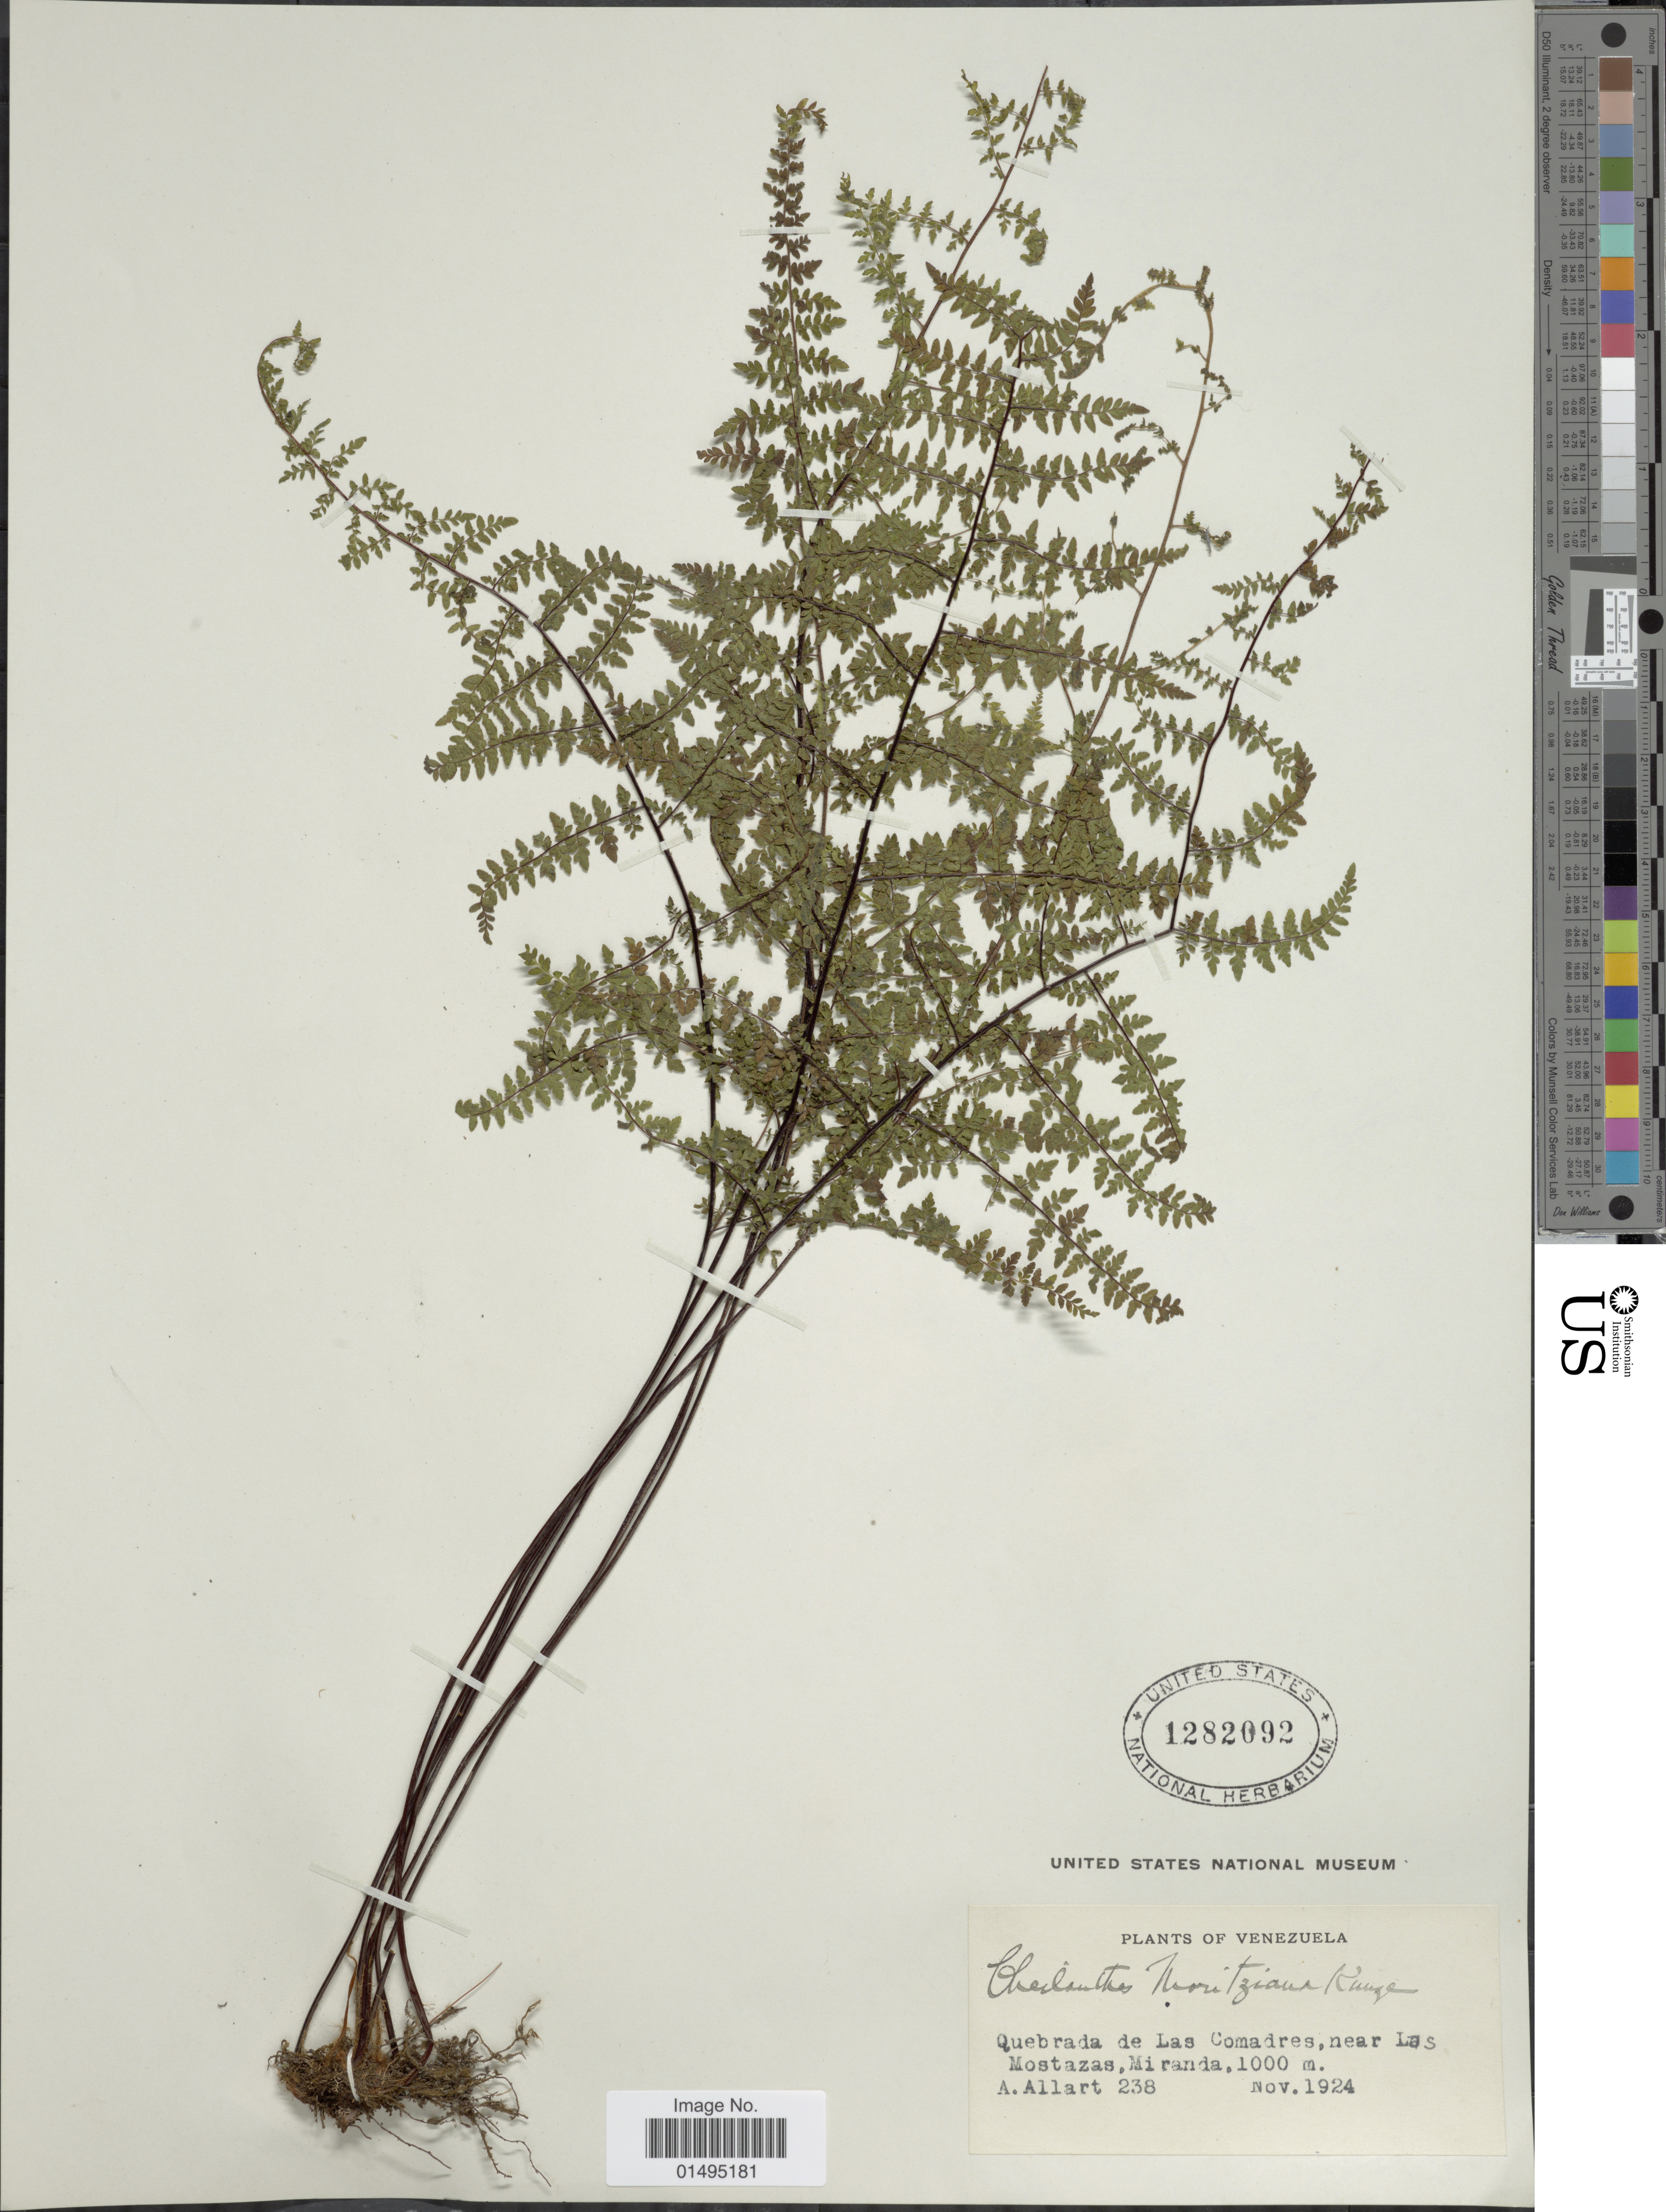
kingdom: Plantae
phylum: Tracheophyta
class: Polypodiopsida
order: Polypodiales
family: Pteridaceae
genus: Myriopteris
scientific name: Myriopteris microphylla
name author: (Sw.) Grusz & Windham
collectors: A. Allart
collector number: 238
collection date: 1924-11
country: Venezuela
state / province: Miranda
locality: Quebrada de Las Comadres, near Las Mostazas, Miranda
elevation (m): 1000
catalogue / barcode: US 1282092